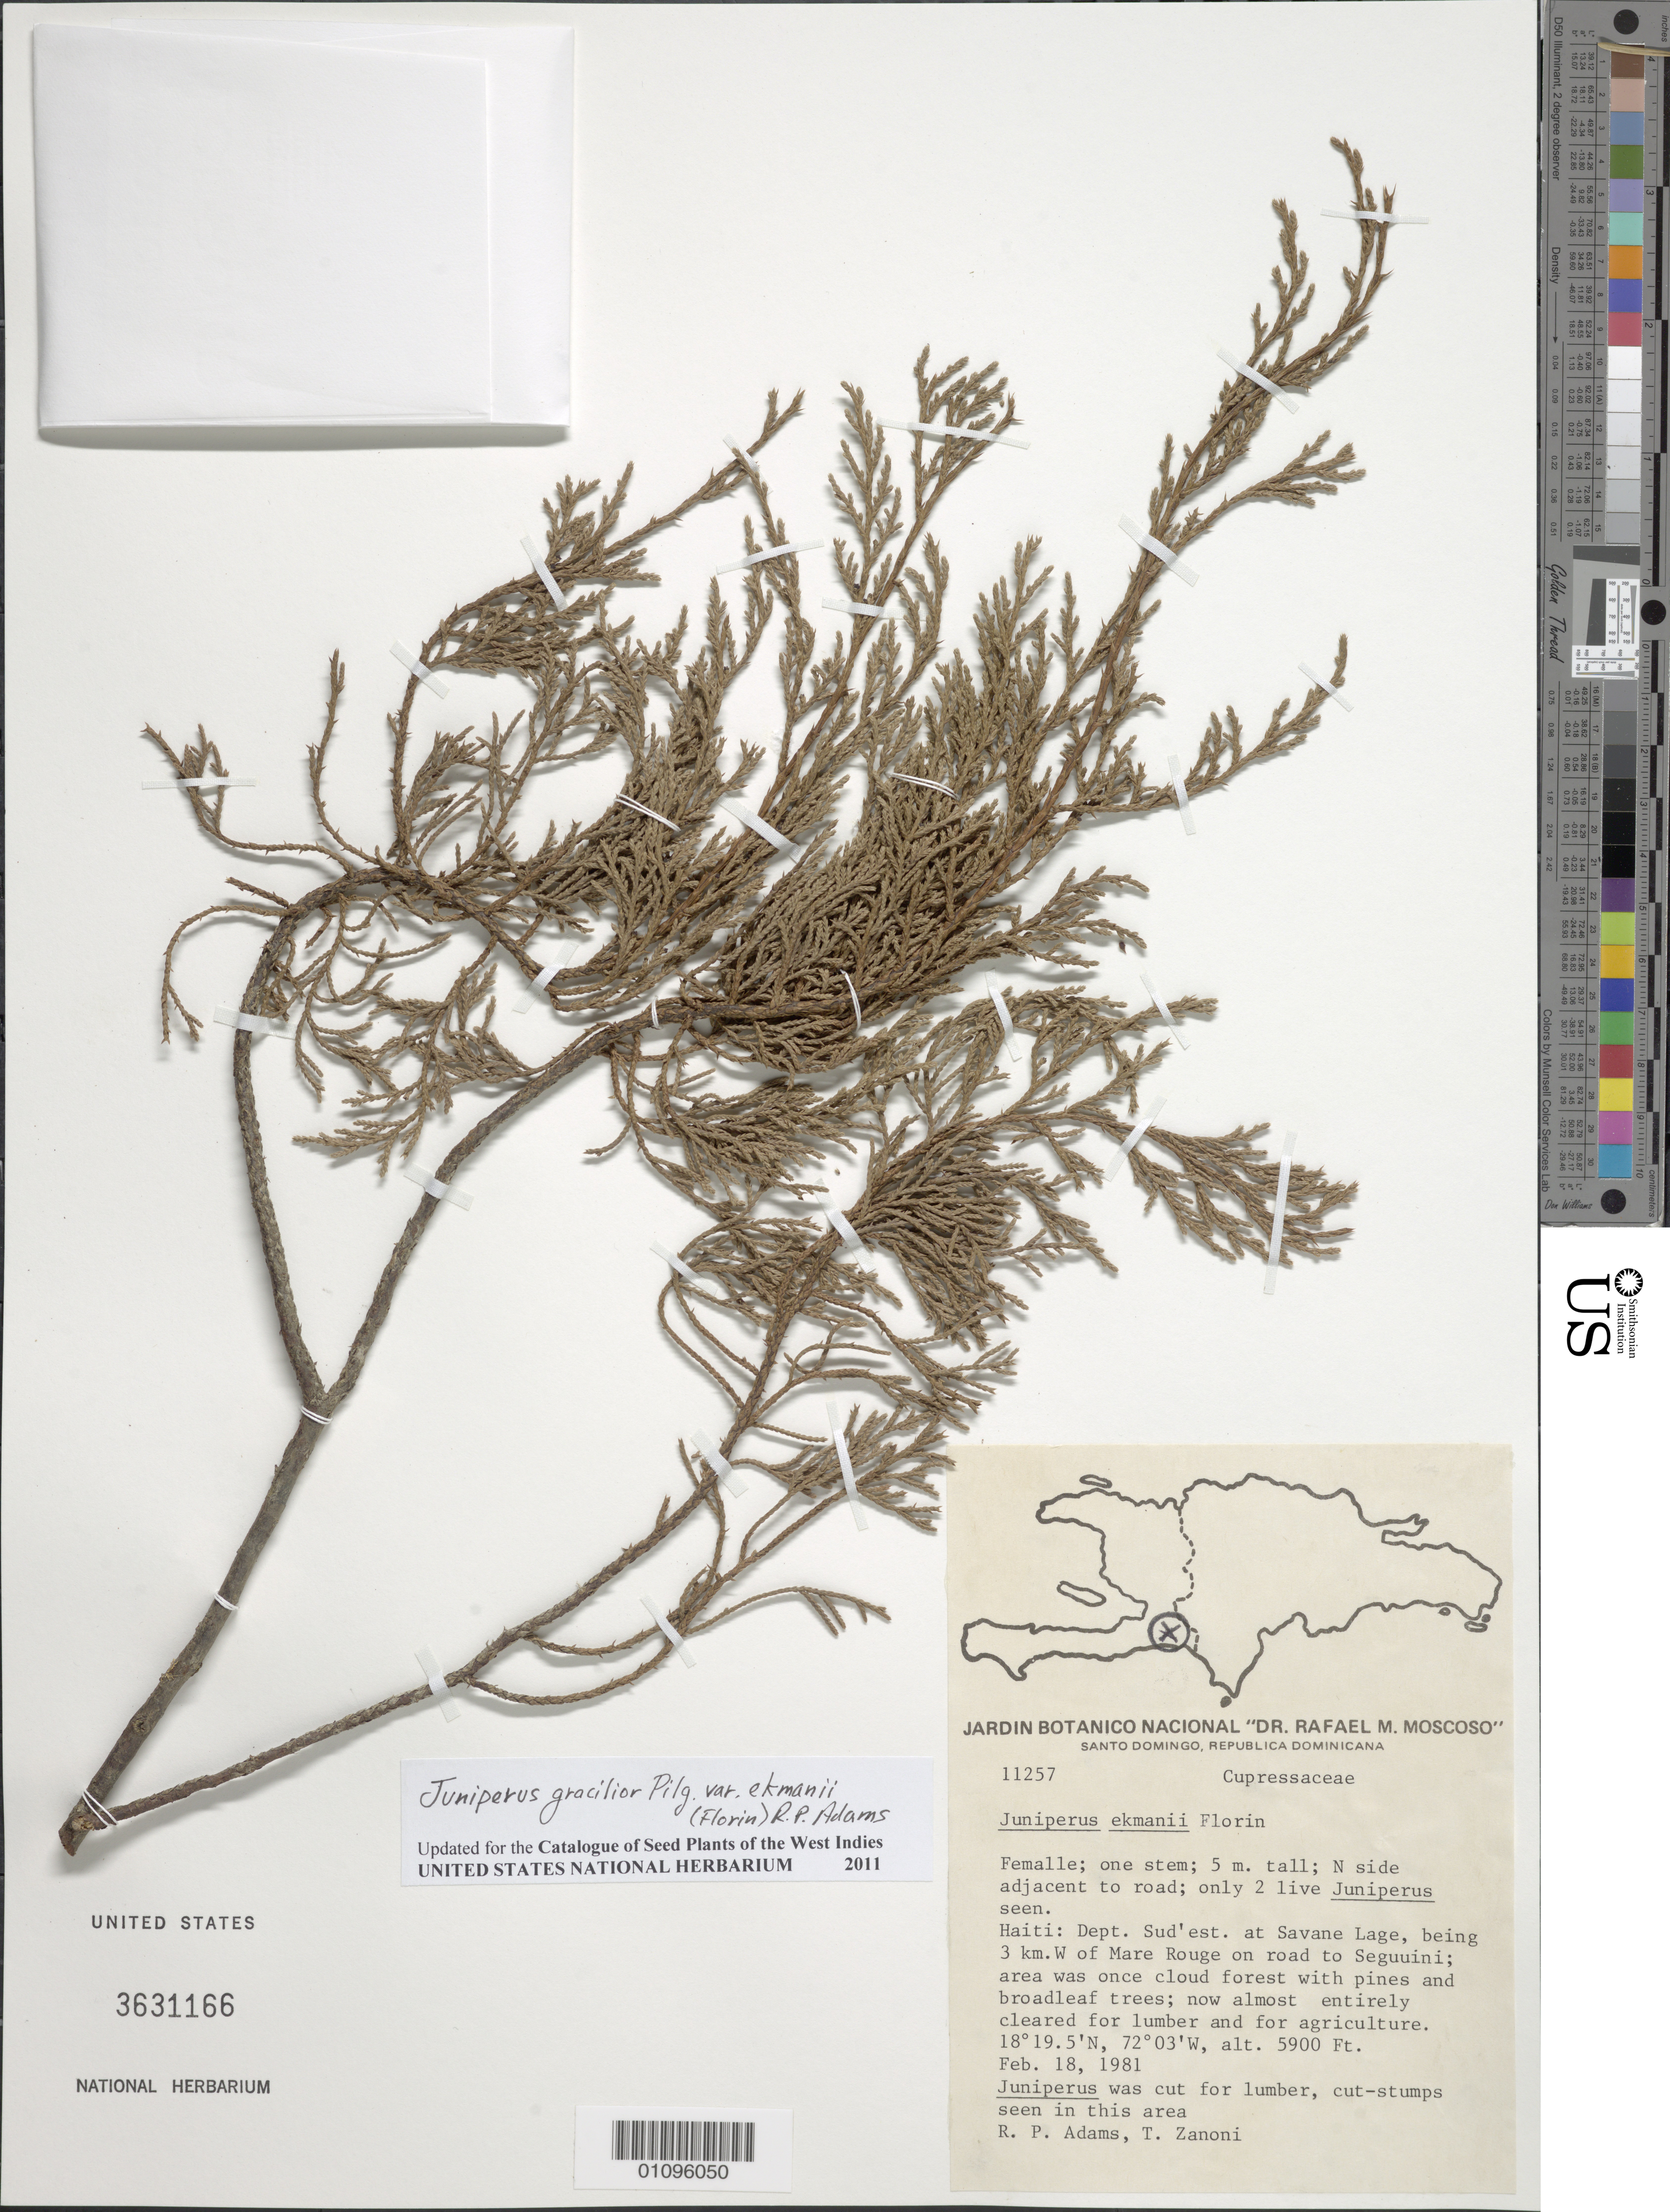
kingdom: Plantae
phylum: Tracheophyta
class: Pinopsida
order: Pinales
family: Cupressaceae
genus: Juniperus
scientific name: Juniperus gracilior var. ekmanii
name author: (Florin) R.P. Adams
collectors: R. P. Adams & T. A. Zanoni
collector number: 11257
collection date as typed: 18 Feb 1981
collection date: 1981-02-18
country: Haiti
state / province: Sud-Est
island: Hispaniola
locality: Savane Lage, 3 km W of Mare Rouge on road to Seguini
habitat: Area was once cloud forest with pines and broadleaf trees; now almost entirely cleared for lumber and agriculture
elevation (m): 1798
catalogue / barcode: US 3631166